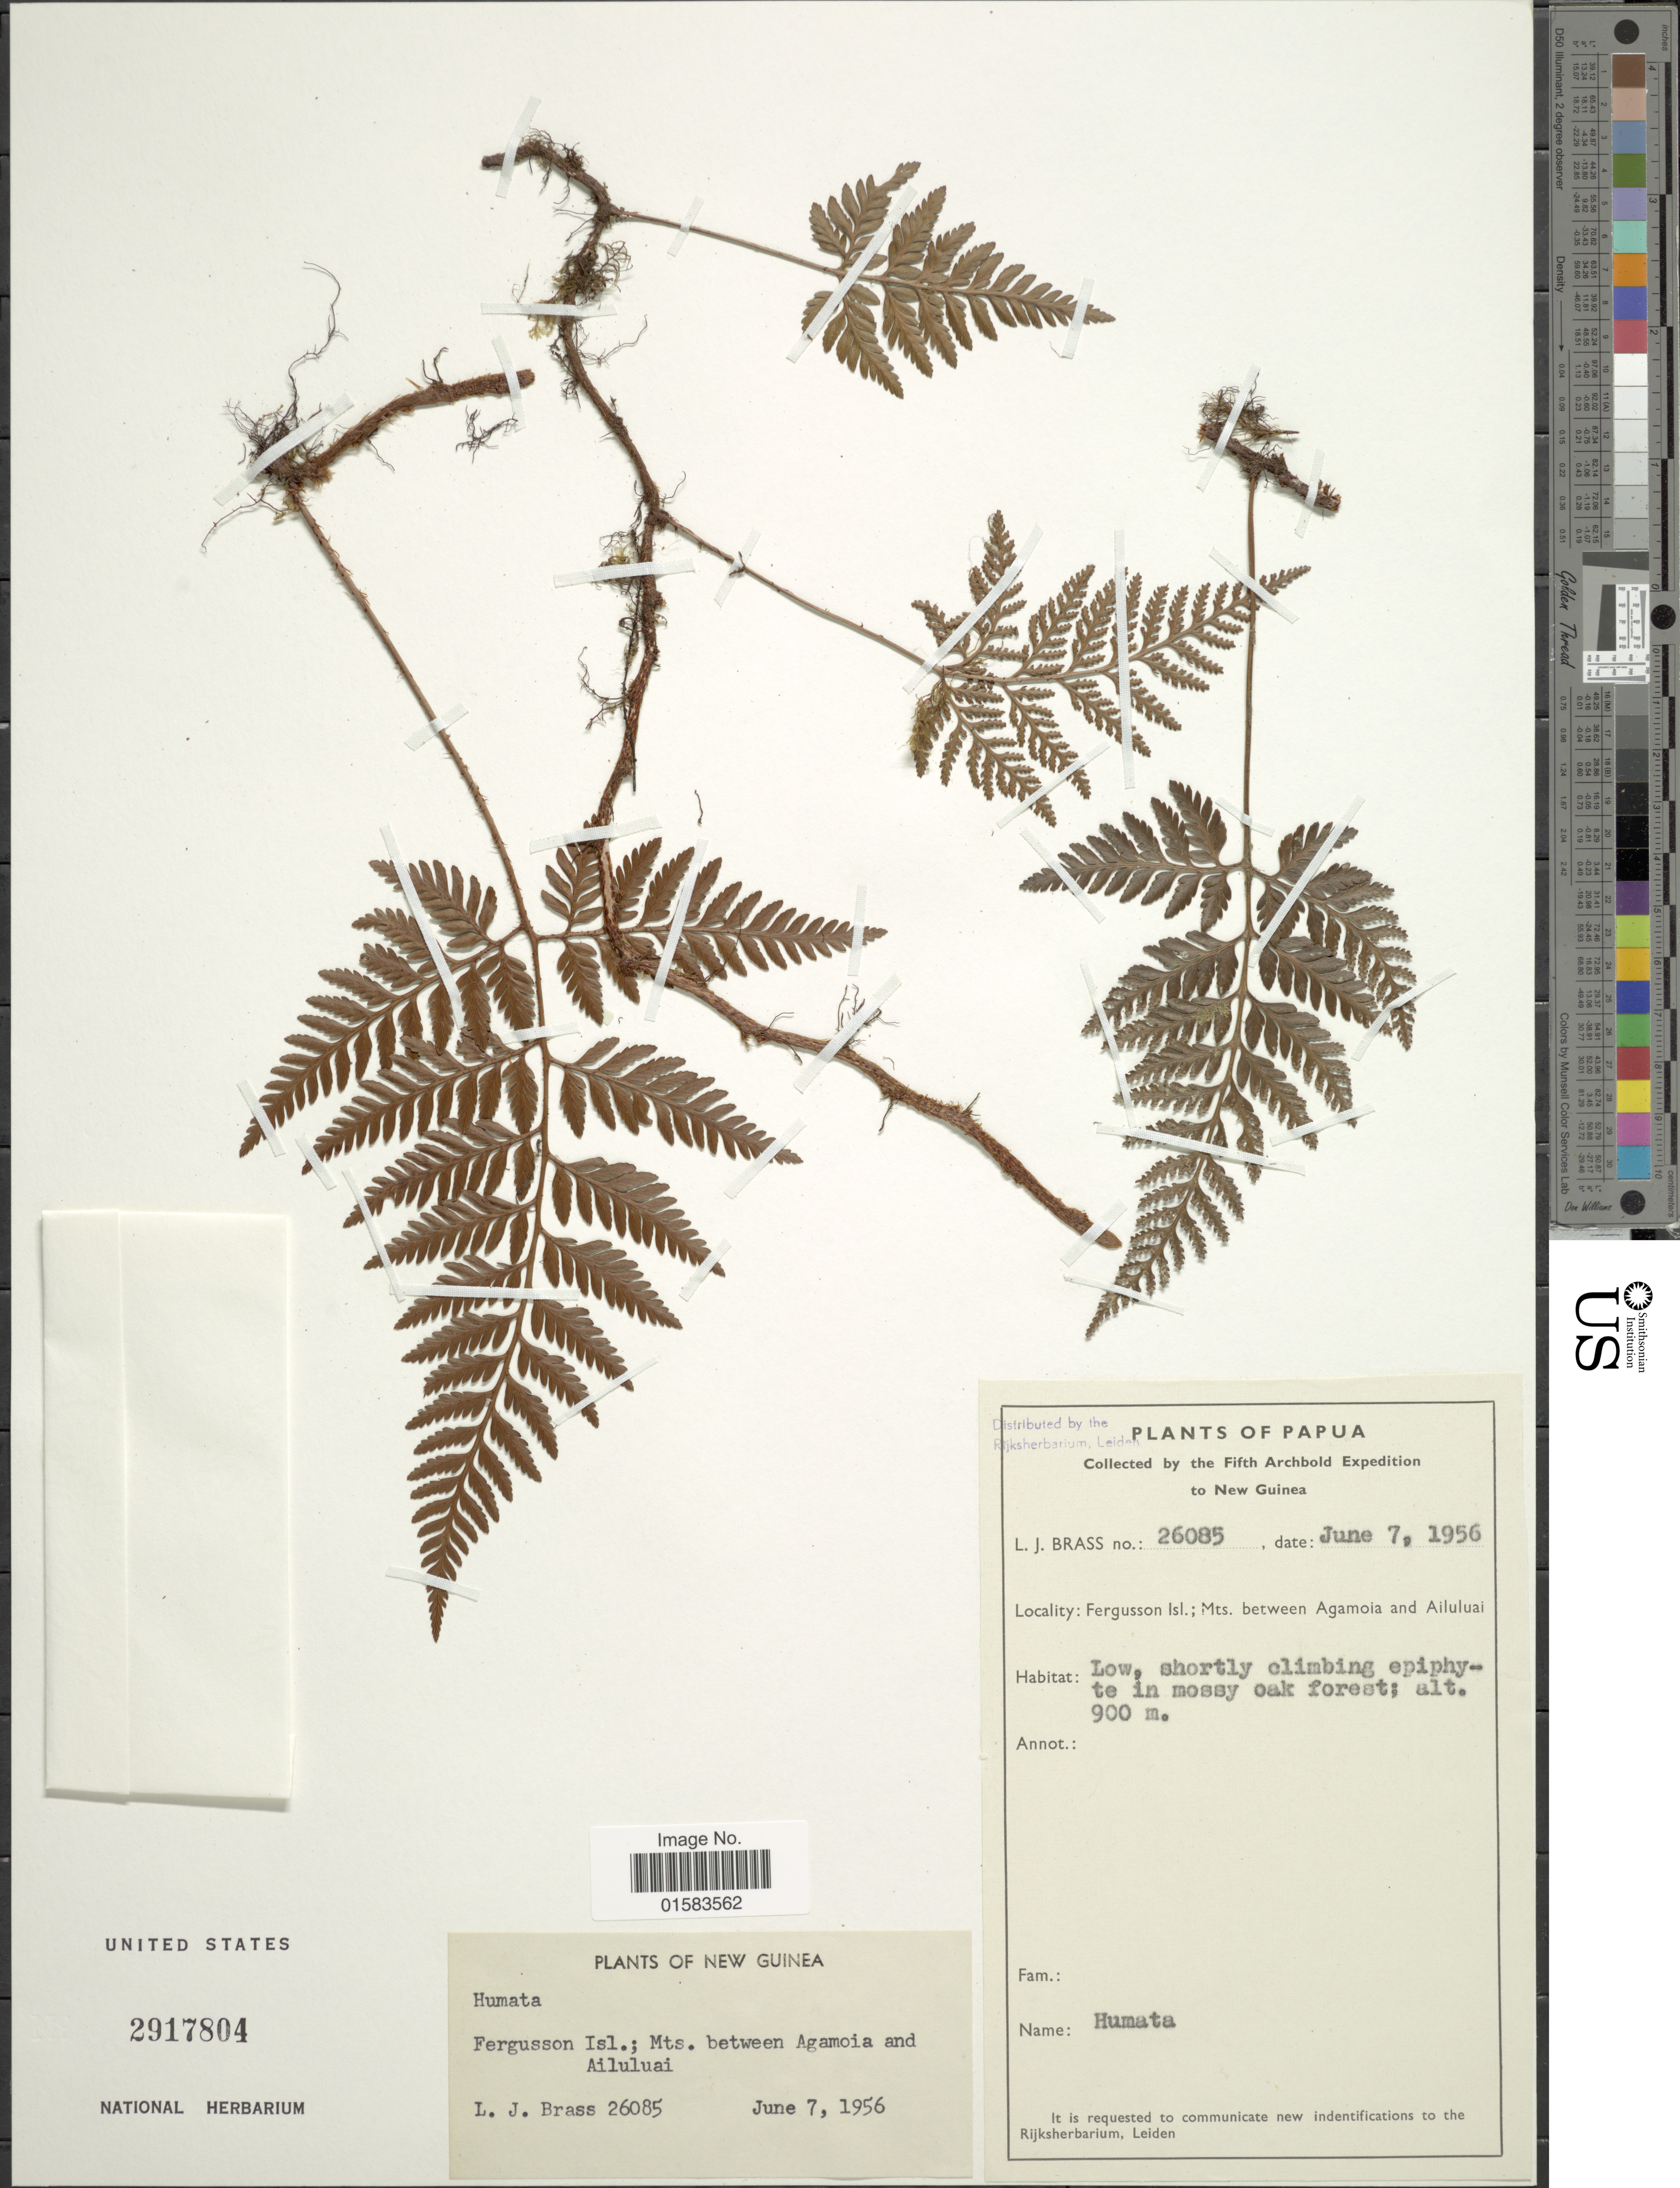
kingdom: Plantae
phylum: Tracheophyta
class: Polypodiopsida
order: Polypodiales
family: Davalliaceae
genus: Davallia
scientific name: Davallia sp.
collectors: L. J. Brass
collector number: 26085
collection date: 1956-06-07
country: Papua New Guinea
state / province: Milne Bay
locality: Fergusson Isl., Mts. between Agamoia and Ailuluai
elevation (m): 900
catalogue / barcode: US 2917804